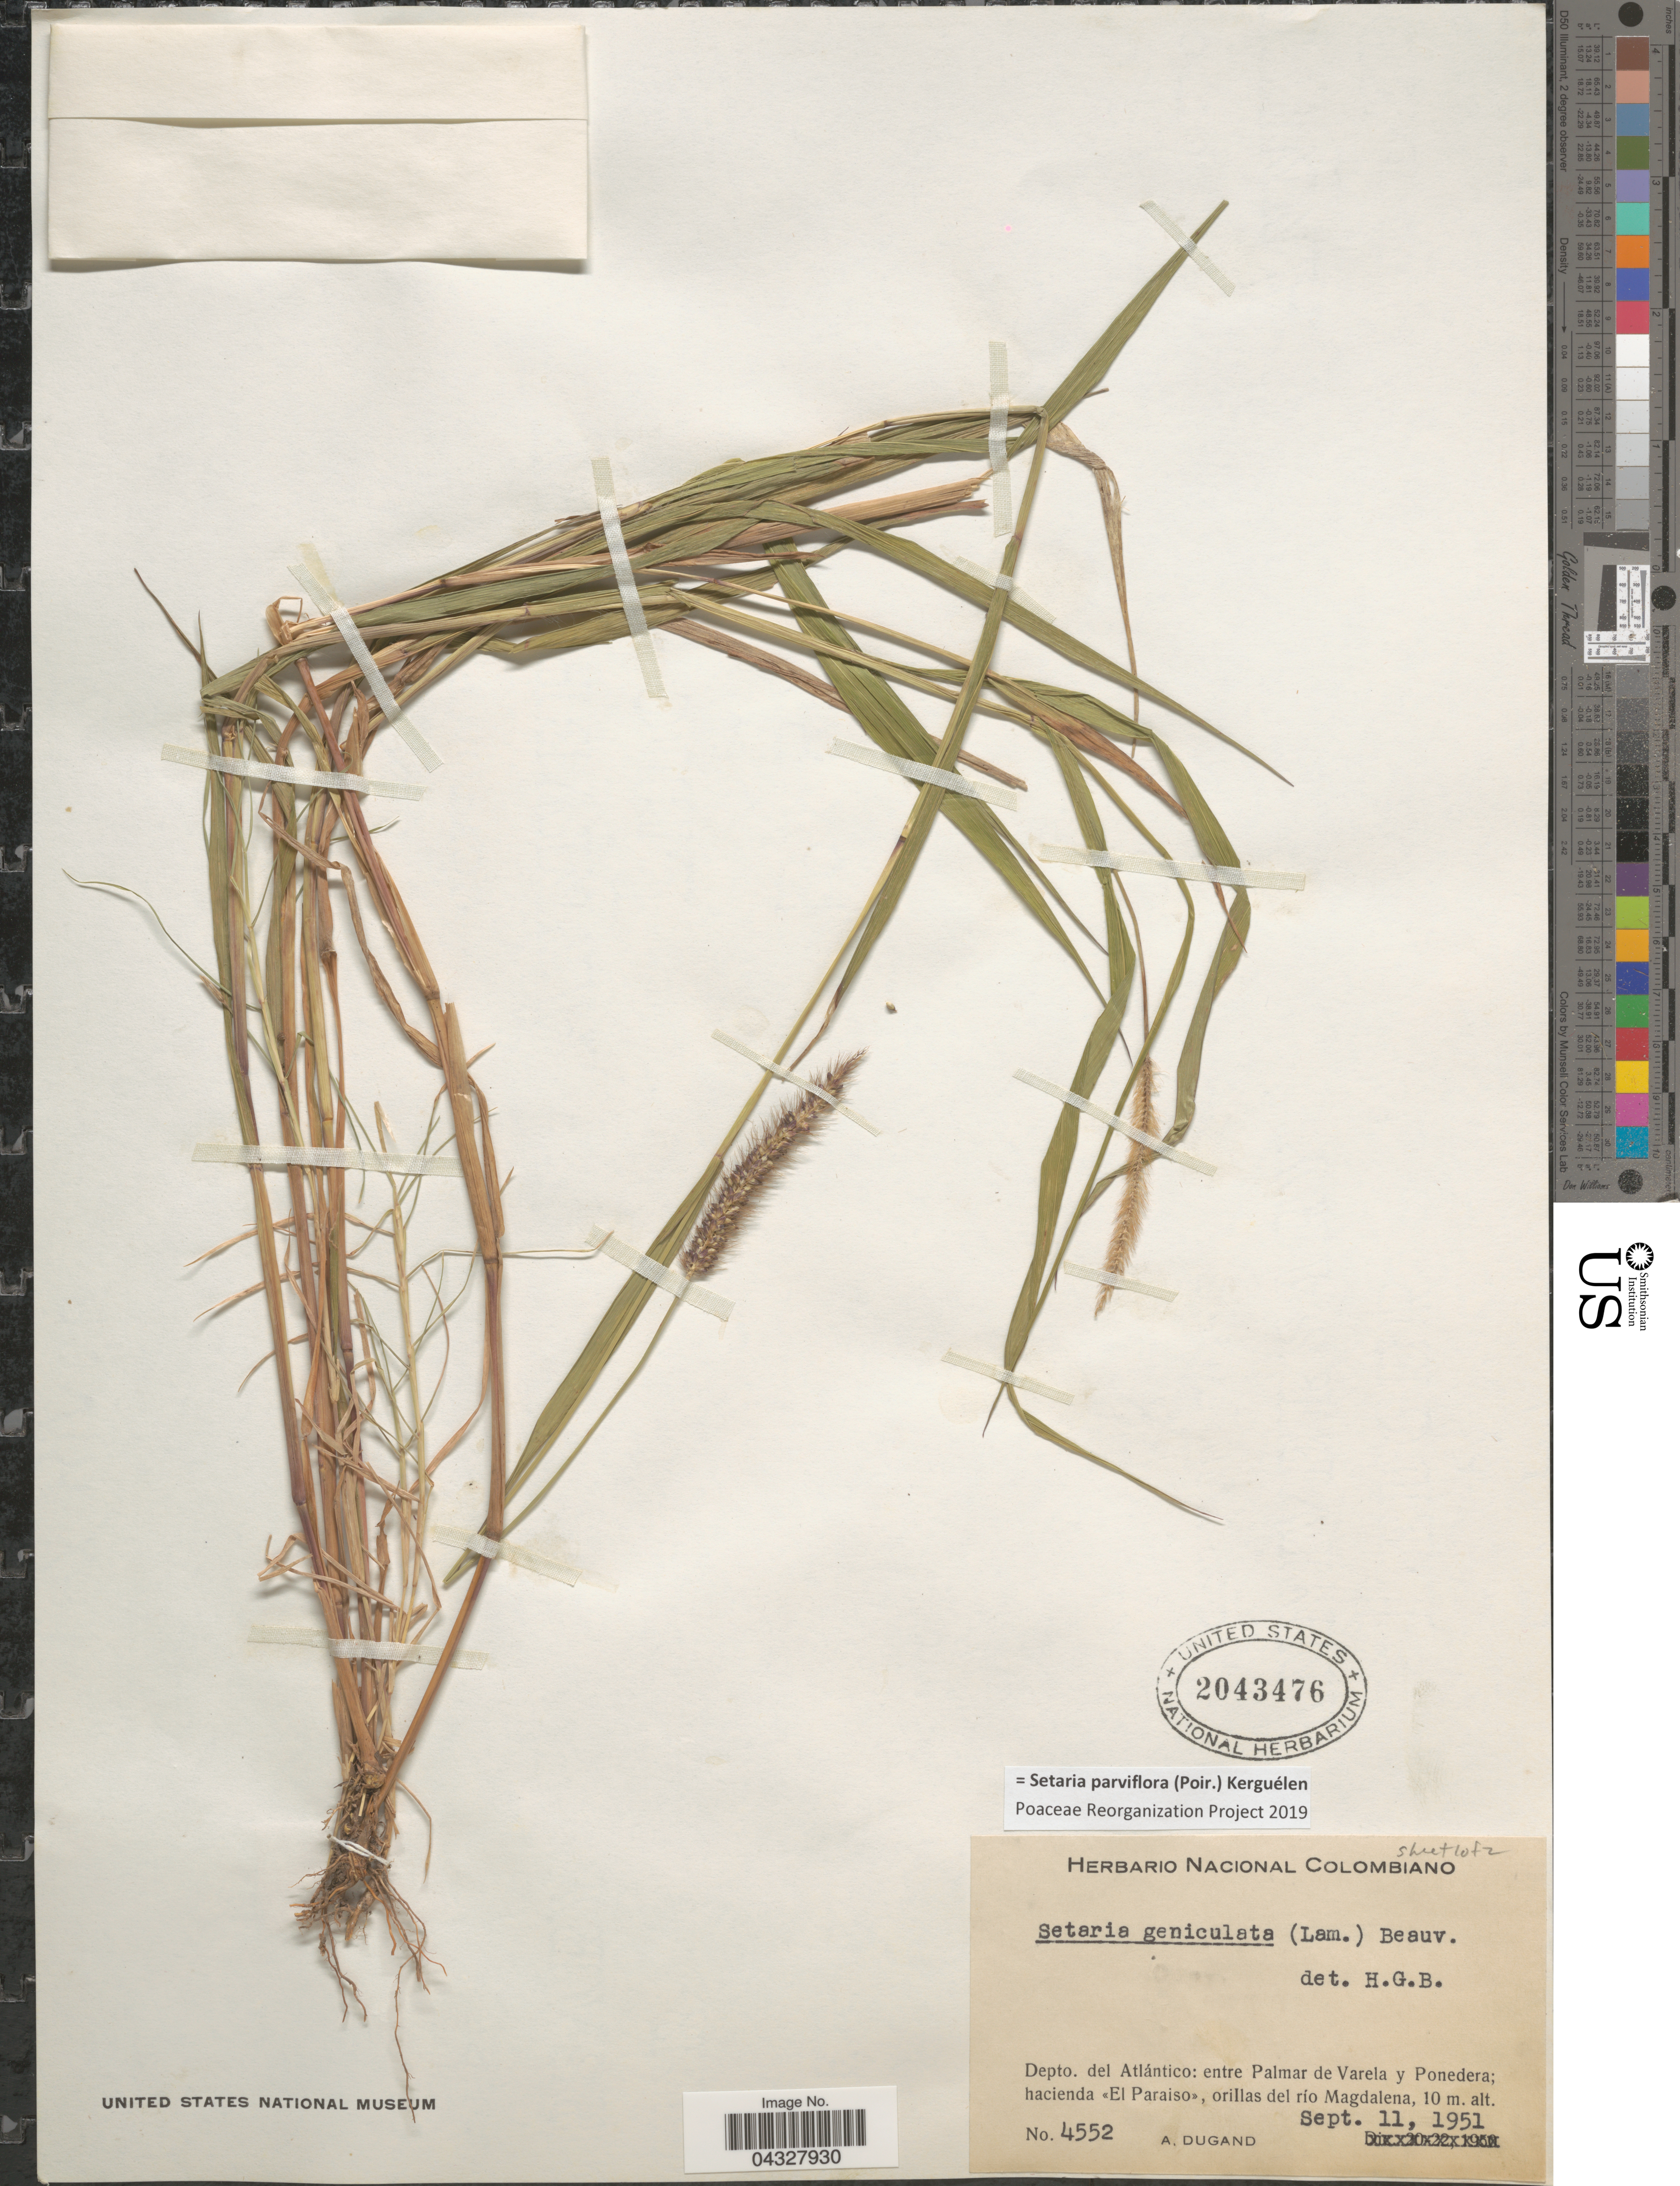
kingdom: Plantae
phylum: Tracheophyta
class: Liliopsida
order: Poales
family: Poaceae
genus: Setaria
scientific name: Setaria parviflora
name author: (Poir.) Kerguélen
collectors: A. Dugand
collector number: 4552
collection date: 1951-09-11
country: Colombia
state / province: Atlántico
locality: Depto. del Atlántico: entre Palmar de Varela y Ponedera; hacienda «El Paraiso», orillas del río Magdalena.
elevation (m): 10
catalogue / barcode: US 2043476